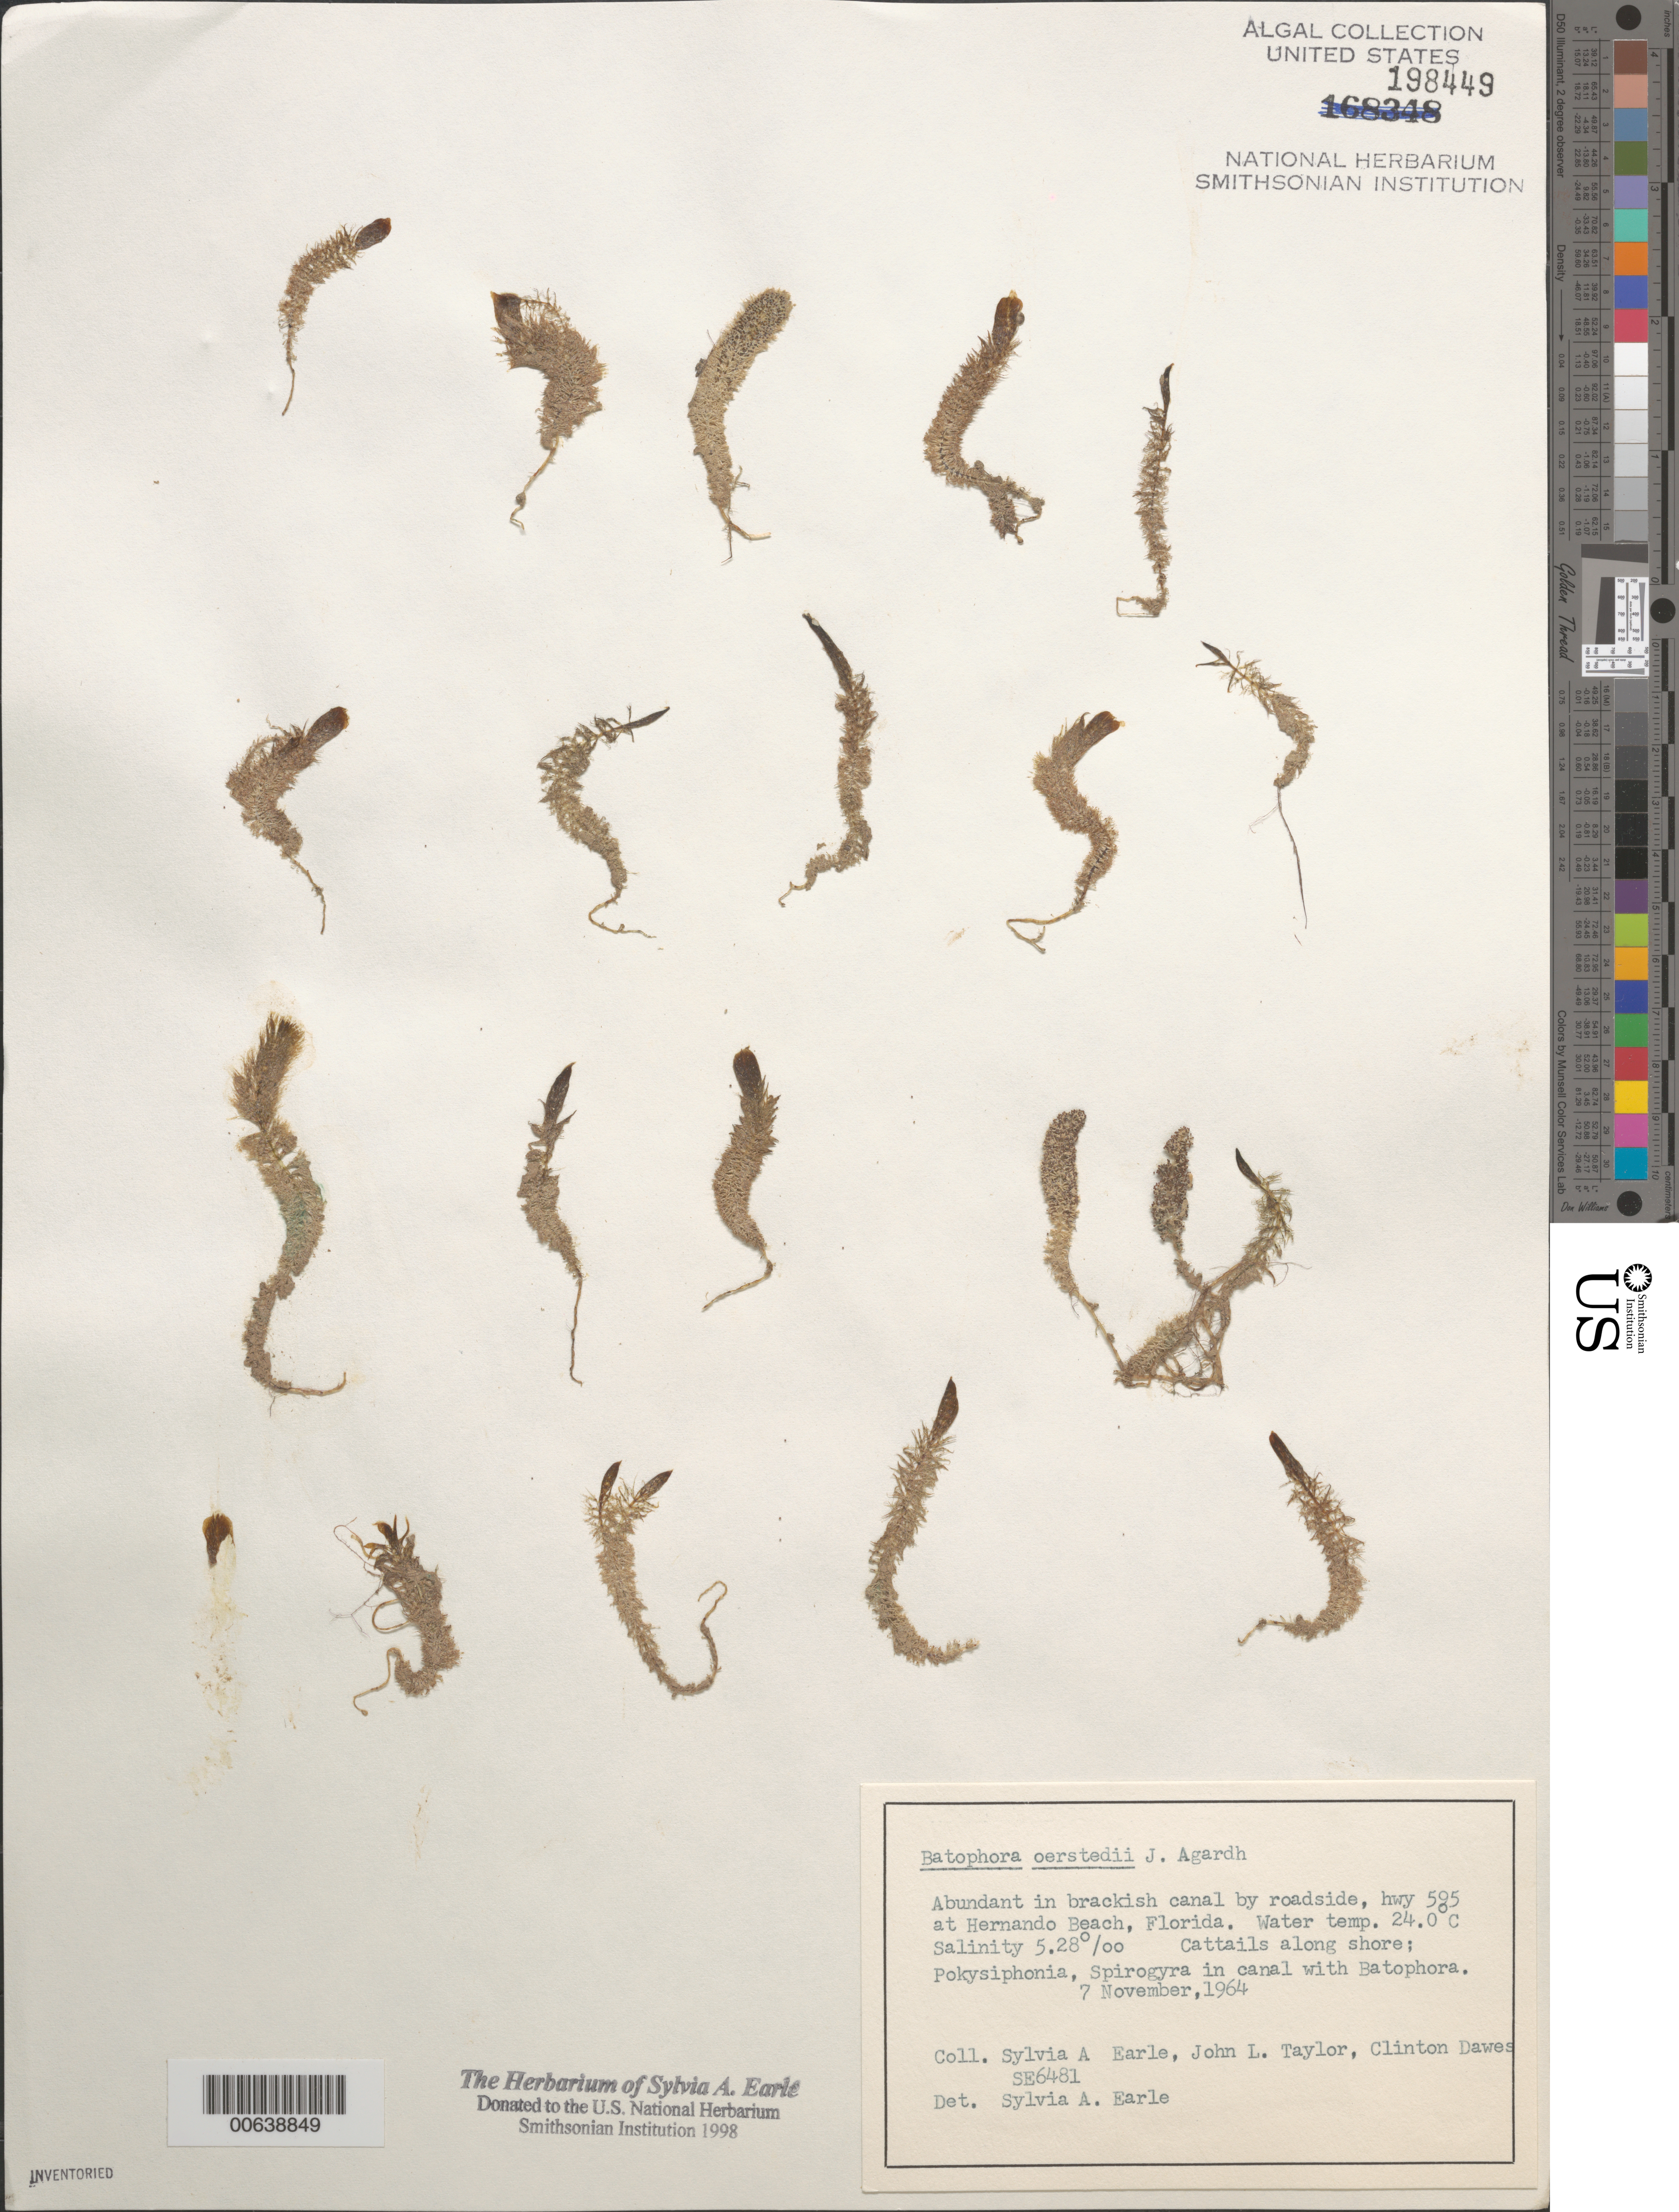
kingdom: Plantae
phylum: Chlorophyta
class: Ulvophyceae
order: Dasycladales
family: Dasycladaceae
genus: Batophora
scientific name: Batophora oerstedii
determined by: Earle, S. A.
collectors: S. A. Earle, J. L. Taylor & C. Dawes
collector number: SE 6481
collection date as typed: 07 Nov 1964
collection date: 1964-11-07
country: United States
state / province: Florida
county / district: Hernando County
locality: Hernando Beach, State Route 595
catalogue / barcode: US 198449